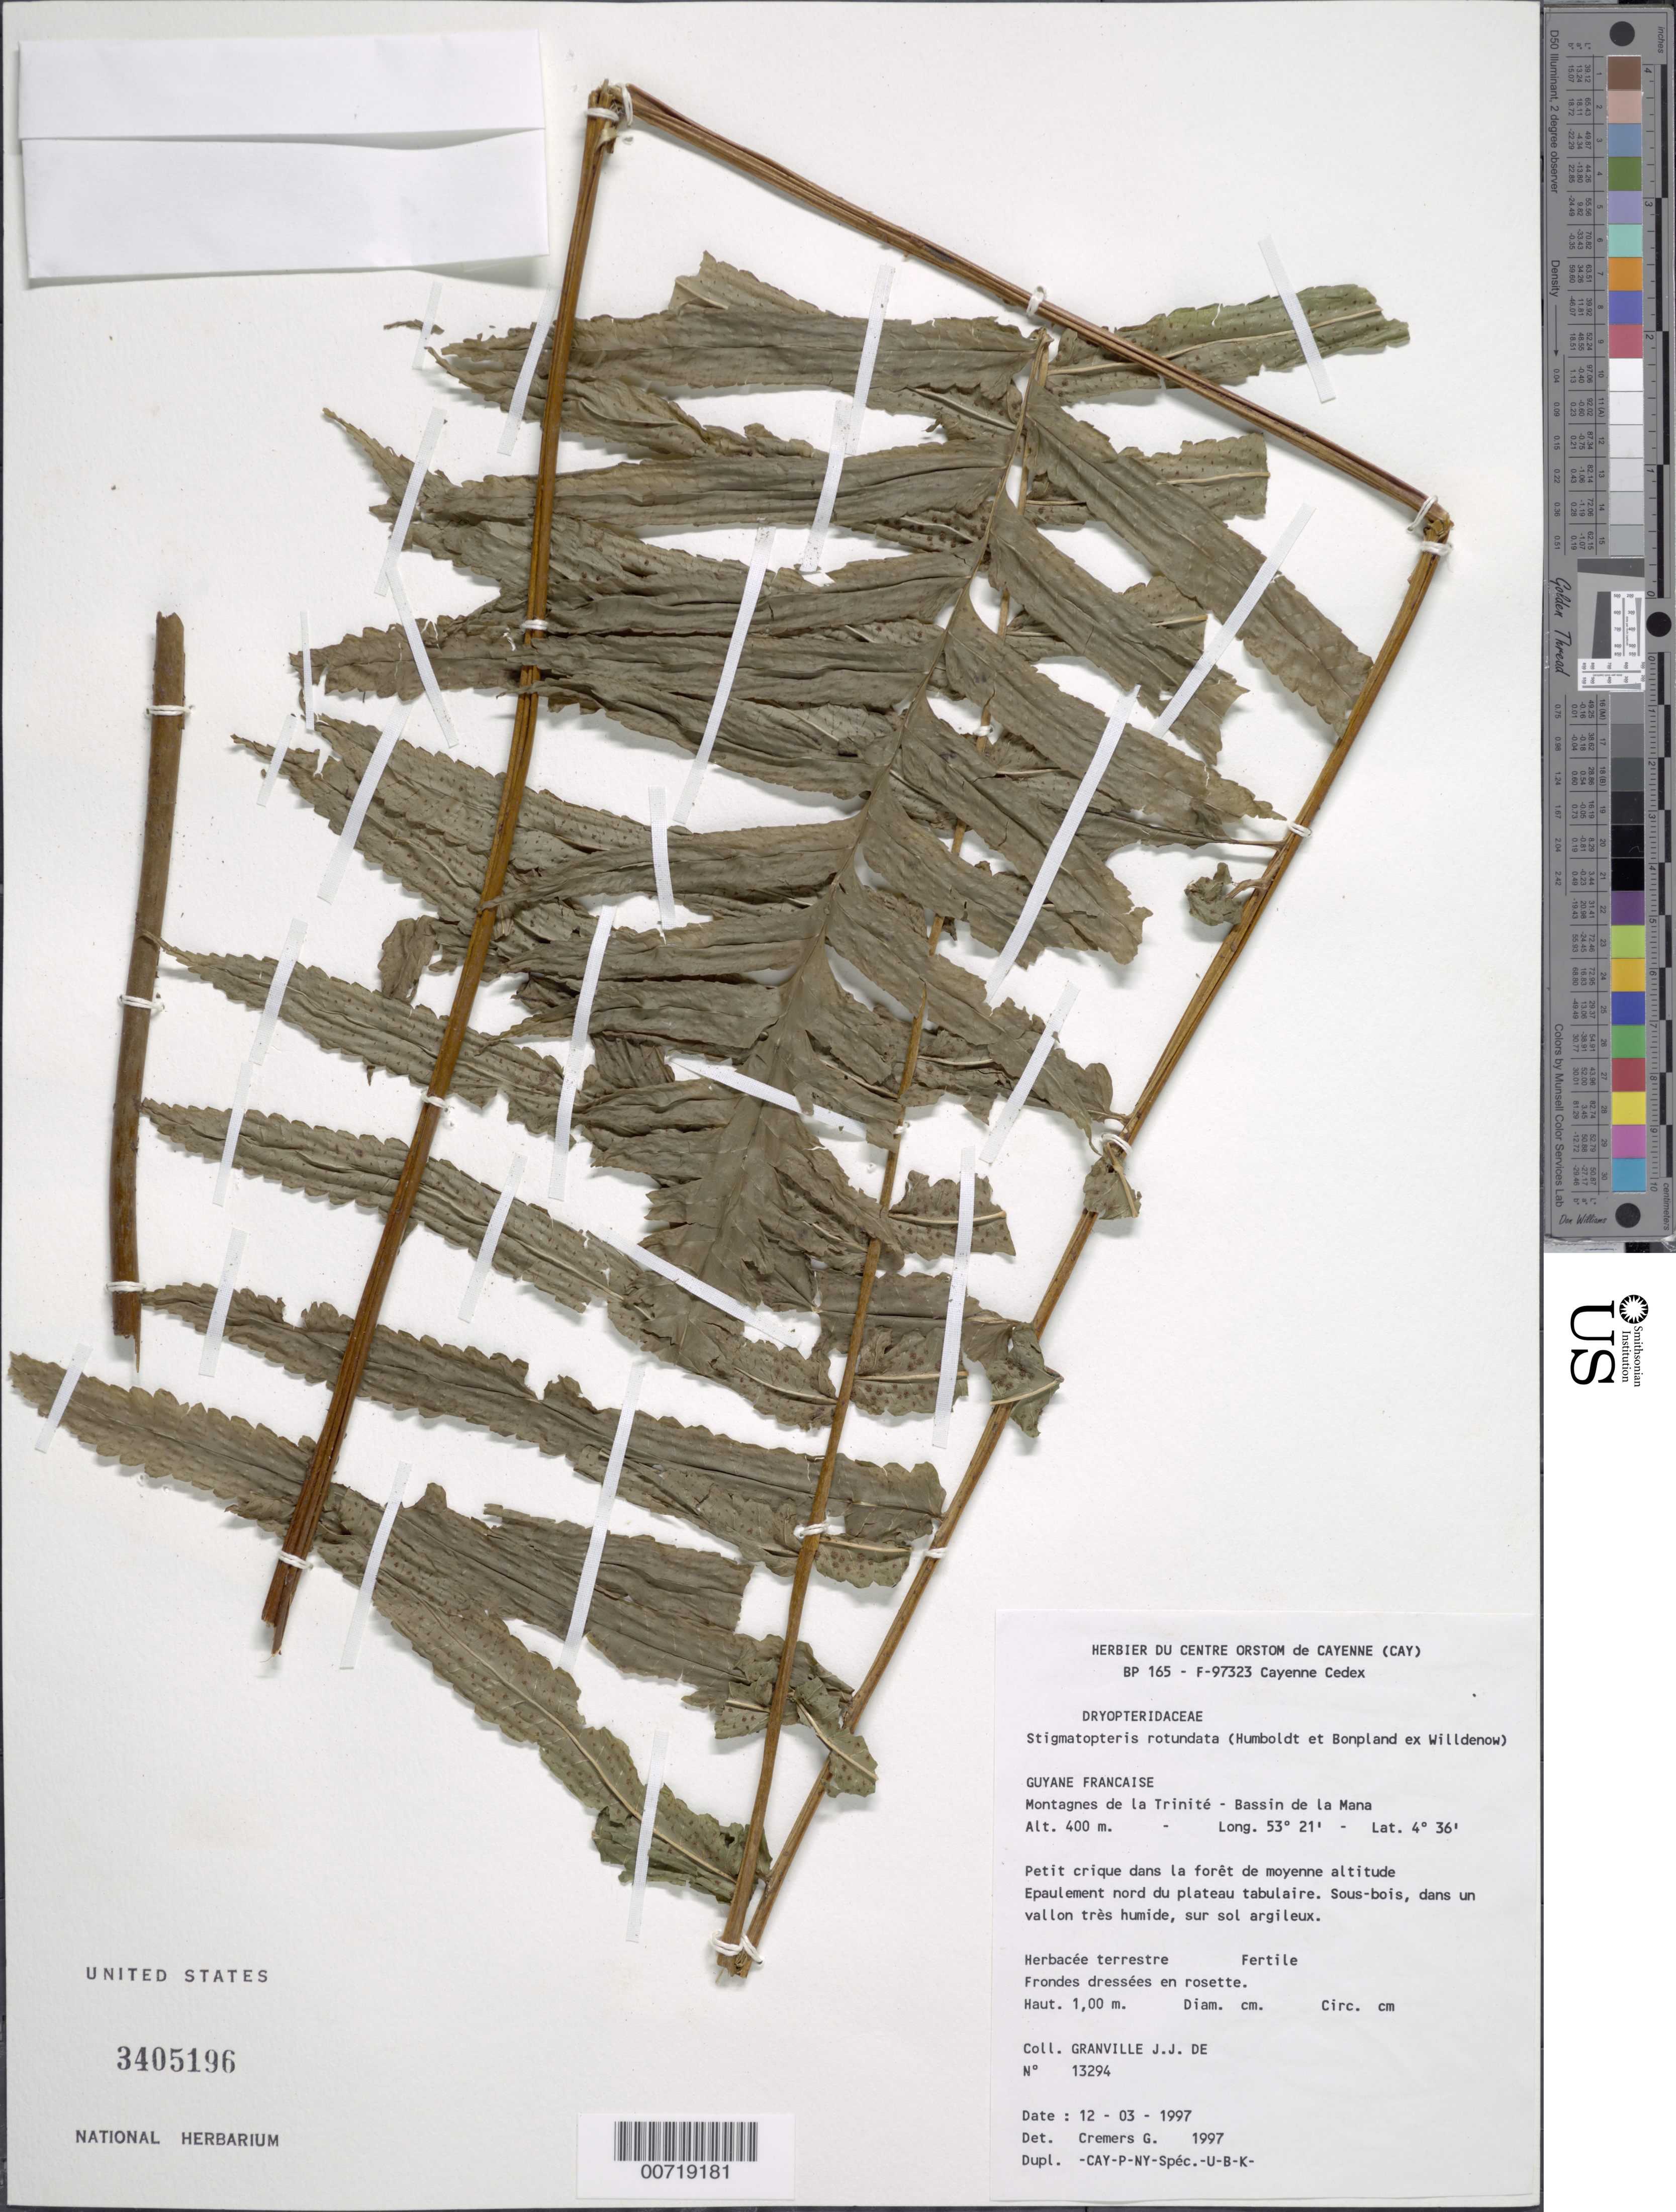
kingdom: Plantae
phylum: Tracheophyta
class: Polypodiopsida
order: Polypodiales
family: Dryopteridaceae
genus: Stigmatopteris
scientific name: Stigmatopteris rotundata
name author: (Willd.) C. Chr.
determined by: Cremers, Georges A.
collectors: J.-J. de Granville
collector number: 13294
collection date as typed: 12-Mar-97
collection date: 1997-03-12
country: French Guiana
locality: Montagnes de la Trinité, Bassin de la Mana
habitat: Small creek in forest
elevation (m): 400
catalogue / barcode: US 3405196